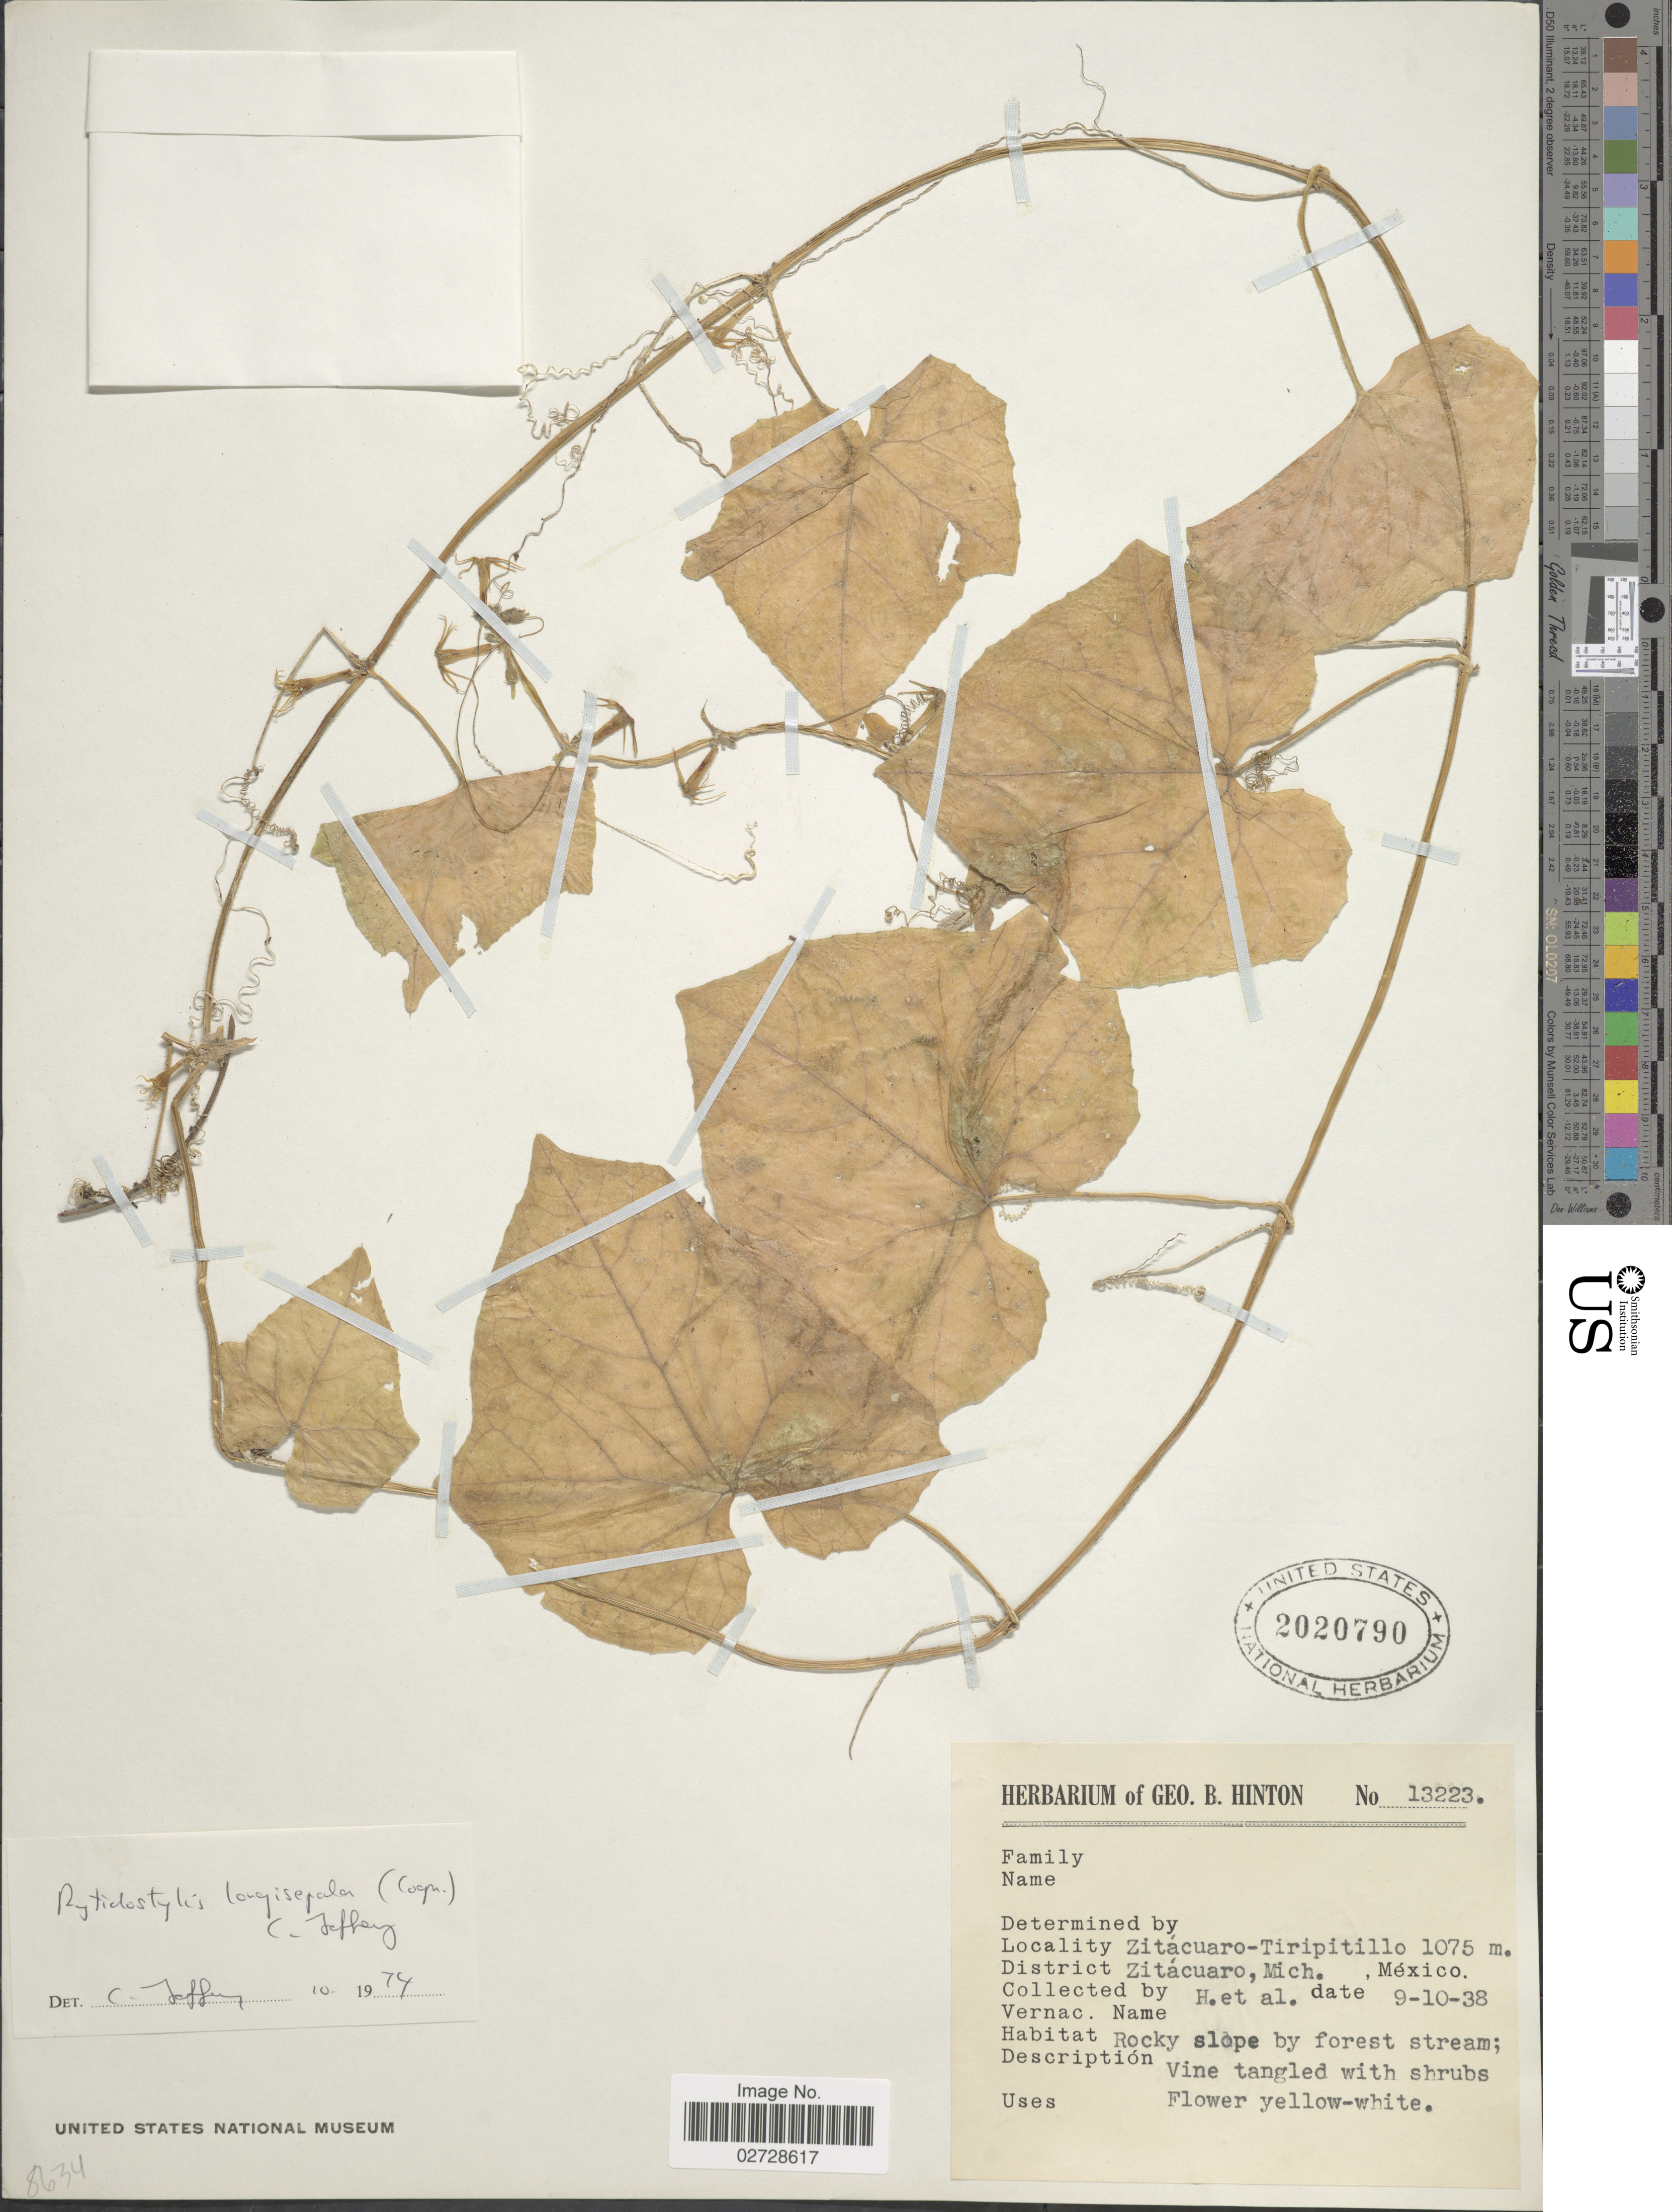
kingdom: Plantae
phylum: Tracheophyta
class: Magnoliopsida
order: Cucurbitales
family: Cucurbitaceae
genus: Cyclanthera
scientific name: Cyclanthera longisepala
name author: (Cogn.) H. Schaef. & S.S. Renner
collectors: G. B. Hinton & et al.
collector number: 13223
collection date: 1938-09-10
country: Mexico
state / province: Michoacán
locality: Zitacuaro-Tiripitillo, District Zitacuaro, rocky slope by forest.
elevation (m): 1075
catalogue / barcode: US 2020790